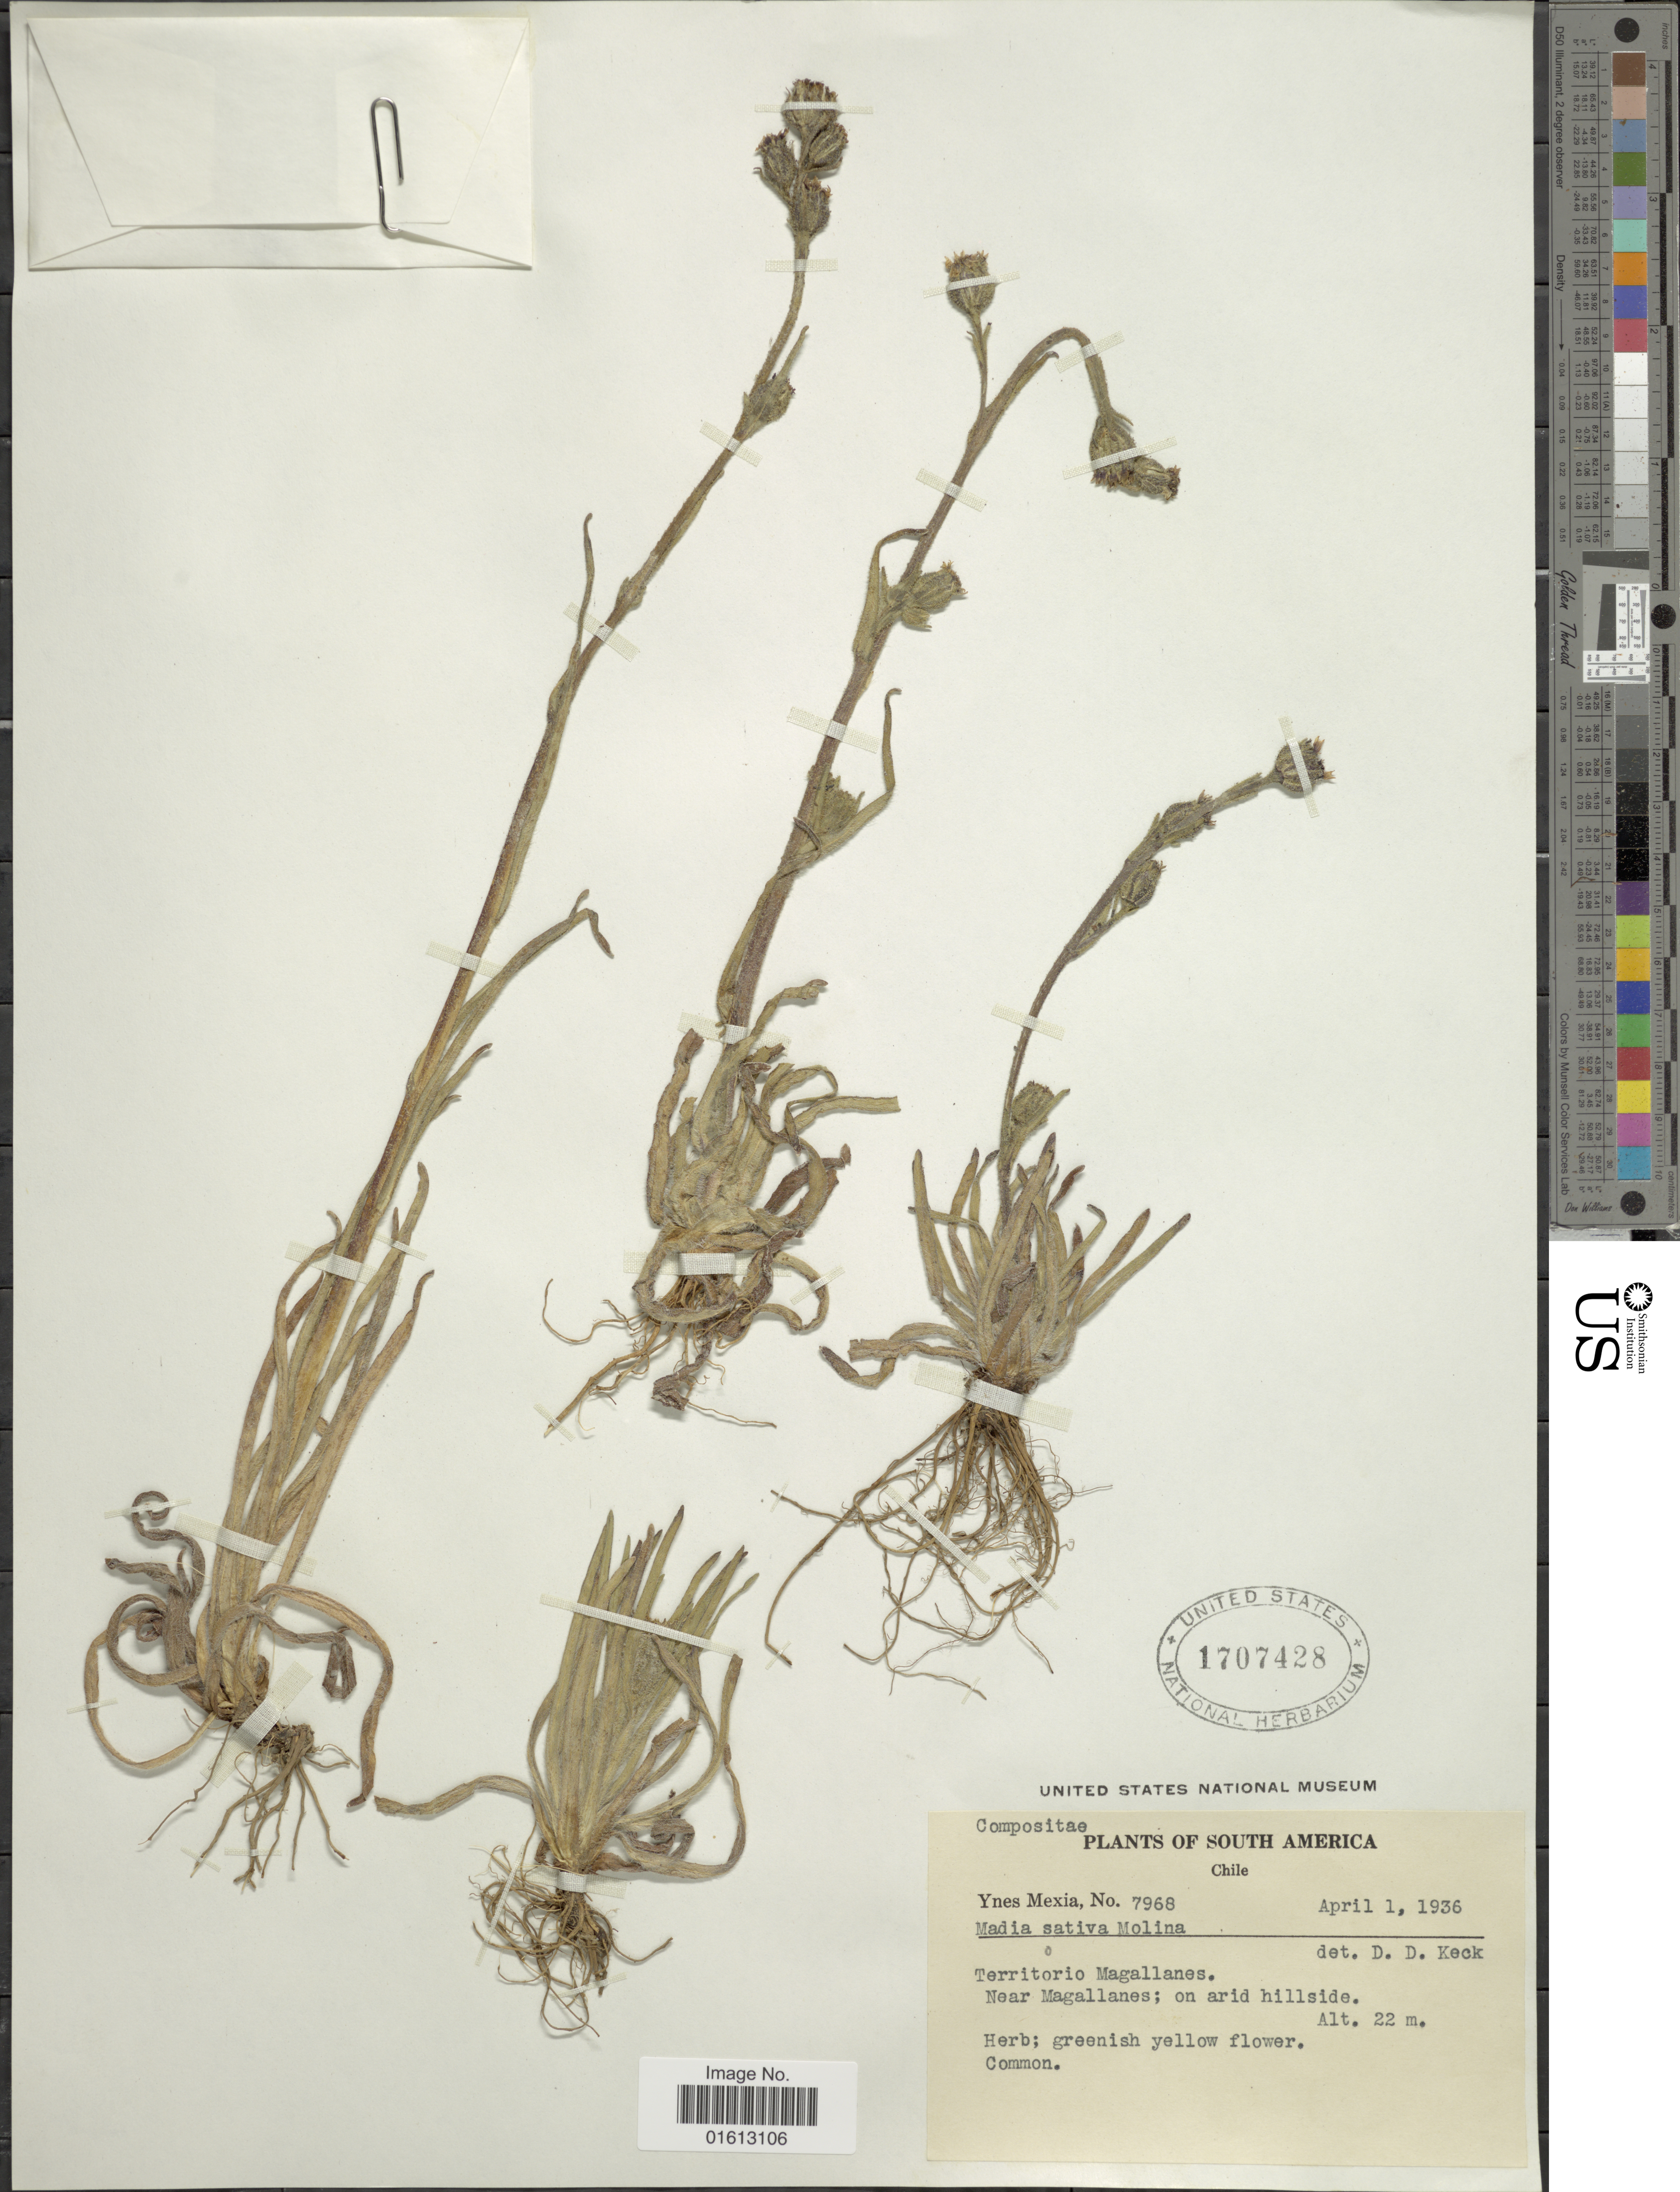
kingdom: Plantae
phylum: Tracheophyta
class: Magnoliopsida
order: Asterales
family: Asteraceae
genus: Madia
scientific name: Madia sativa subsp. sativa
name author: Molina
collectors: Y. Mexia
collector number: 7968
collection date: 1936-04-01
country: Chile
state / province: Magallanes y de la Antártica Chilena (XII)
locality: South America, Chile, Terriorio Magallanes. Near Magallanes; on arid hillside.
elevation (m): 22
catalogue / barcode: US 1707428